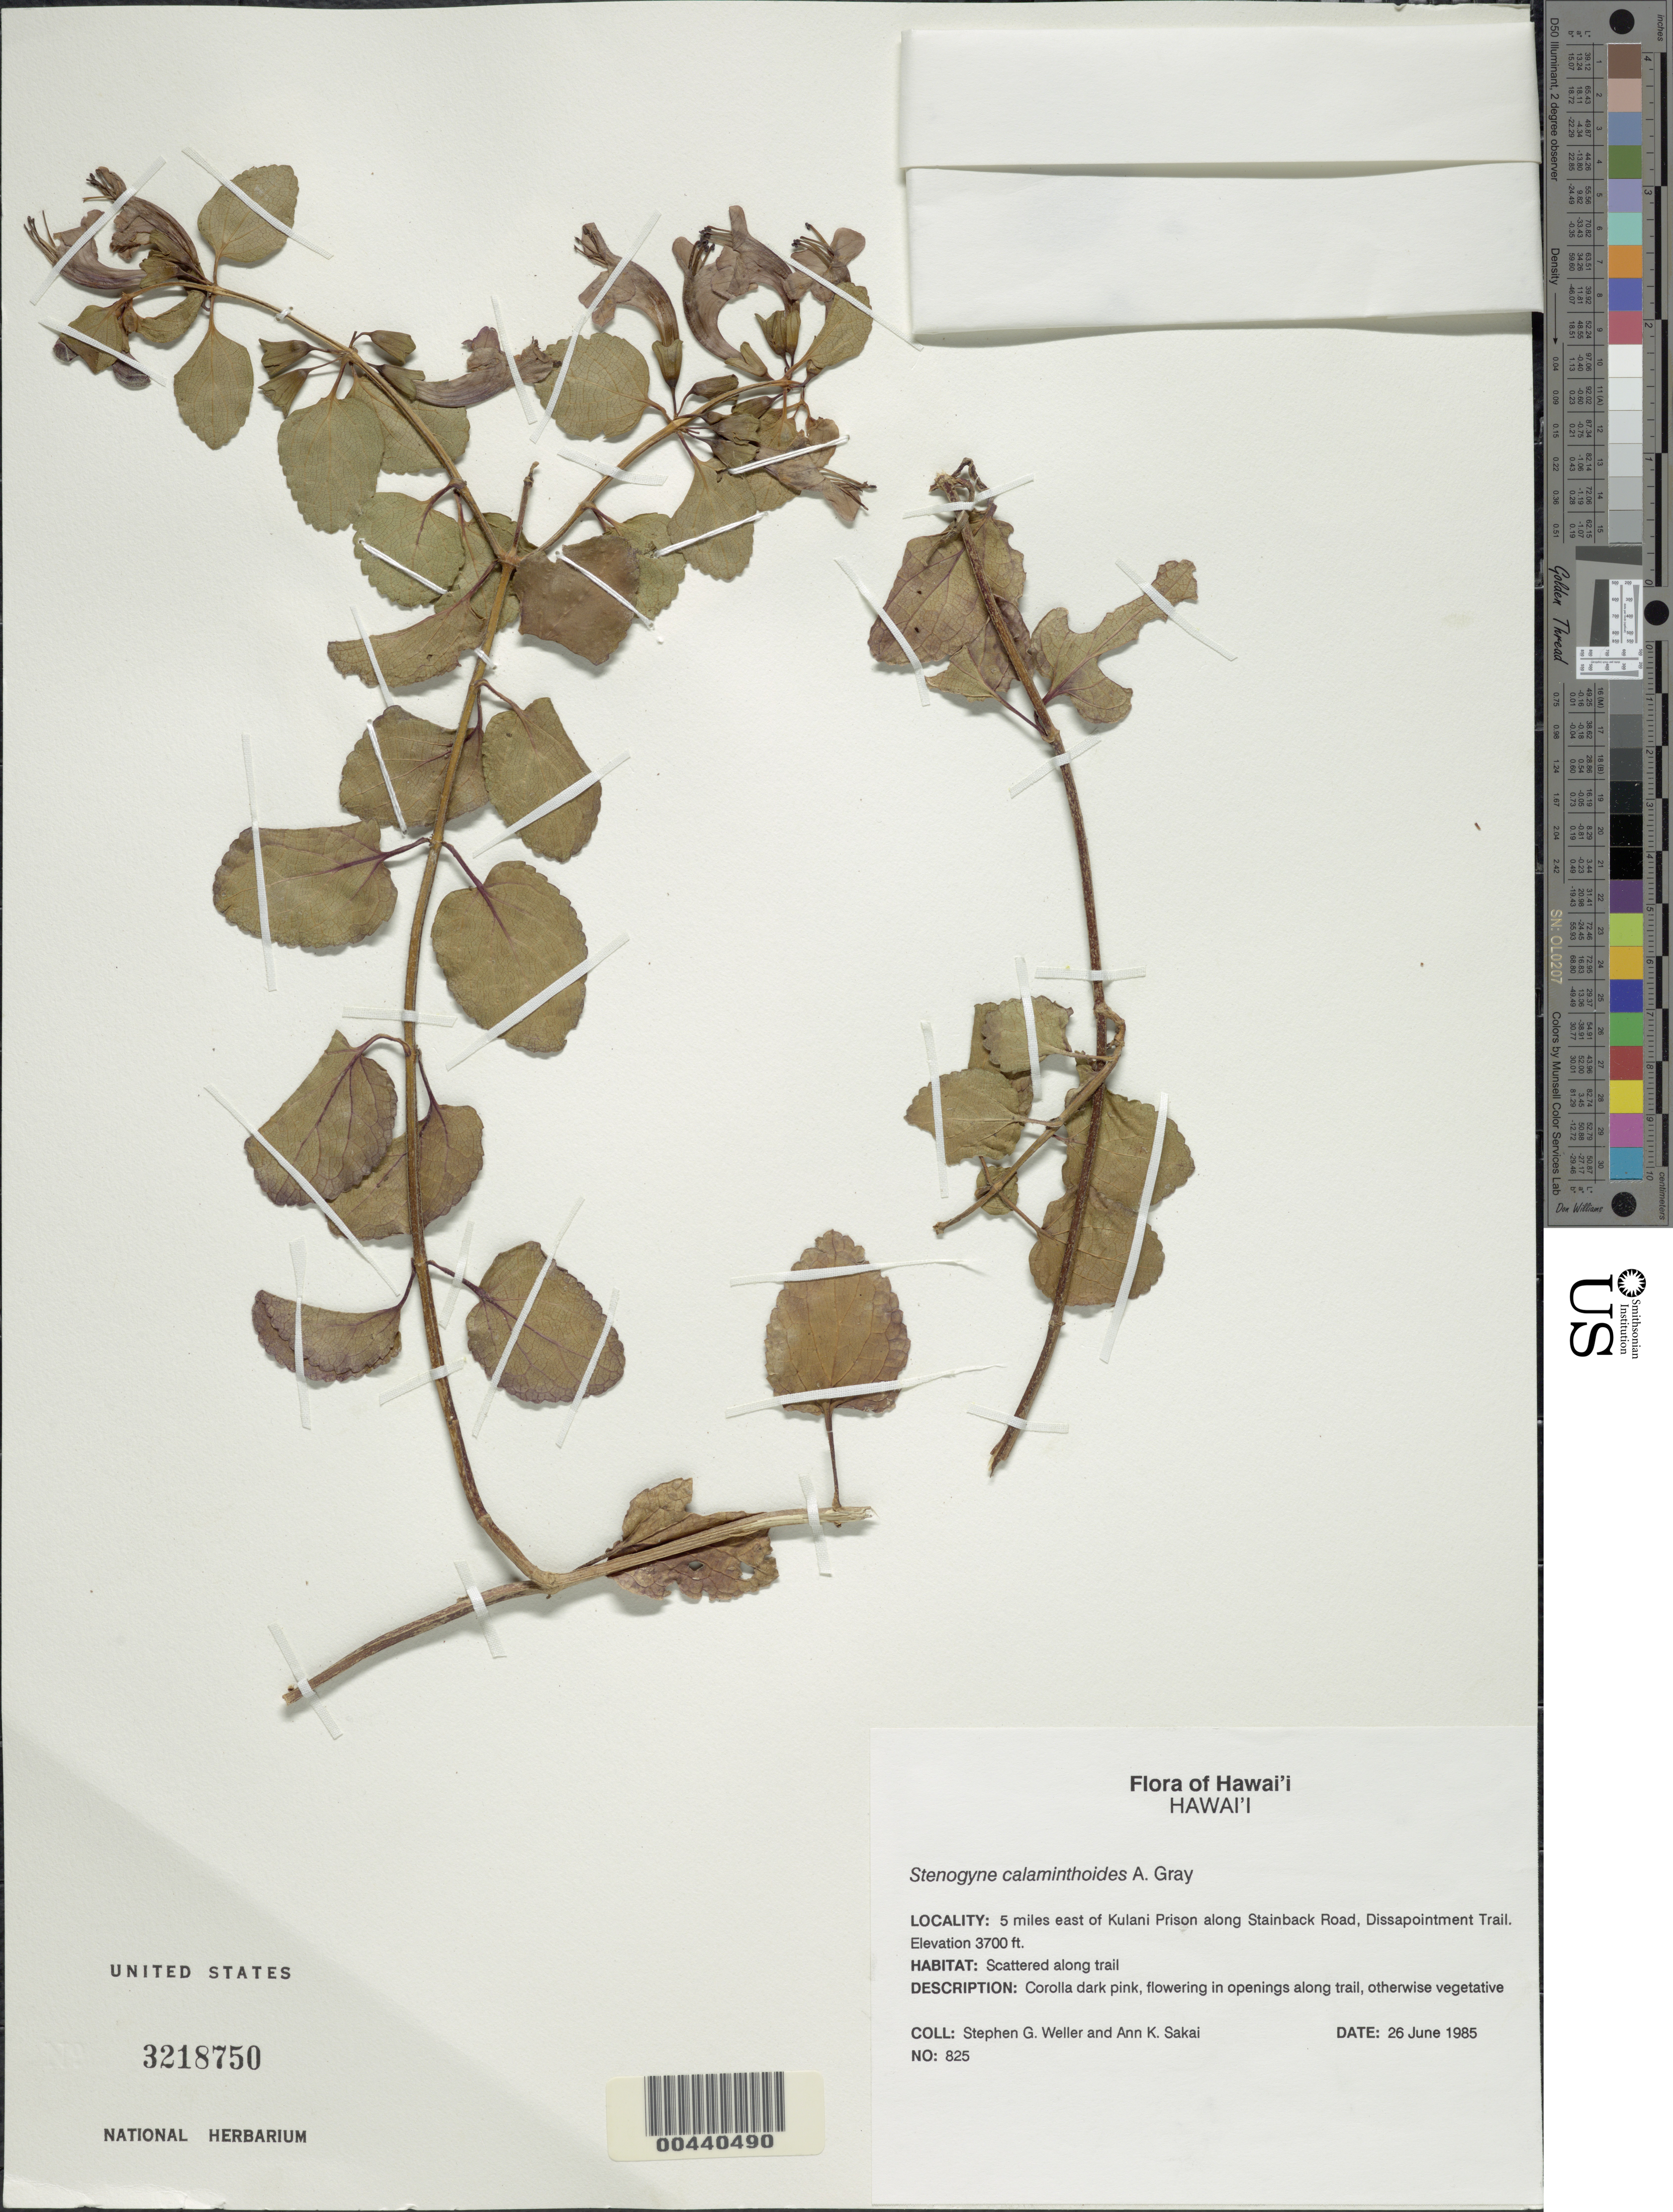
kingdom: Plantae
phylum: Tracheophyta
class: Magnoliopsida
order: Lamiales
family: Lamiaceae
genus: Stenogyne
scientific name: Stenogyne calaminthoides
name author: A. Gray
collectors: S. G. Weller & A. Sakai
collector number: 825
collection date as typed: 26 Jun 1985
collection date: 1985-06-26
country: United States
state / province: Hawaii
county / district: Hawaii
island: Hawaii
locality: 5 mi E of Kulani Prison along Stainback Road, Dissapointment Trail.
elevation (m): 1128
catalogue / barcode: US 3218750